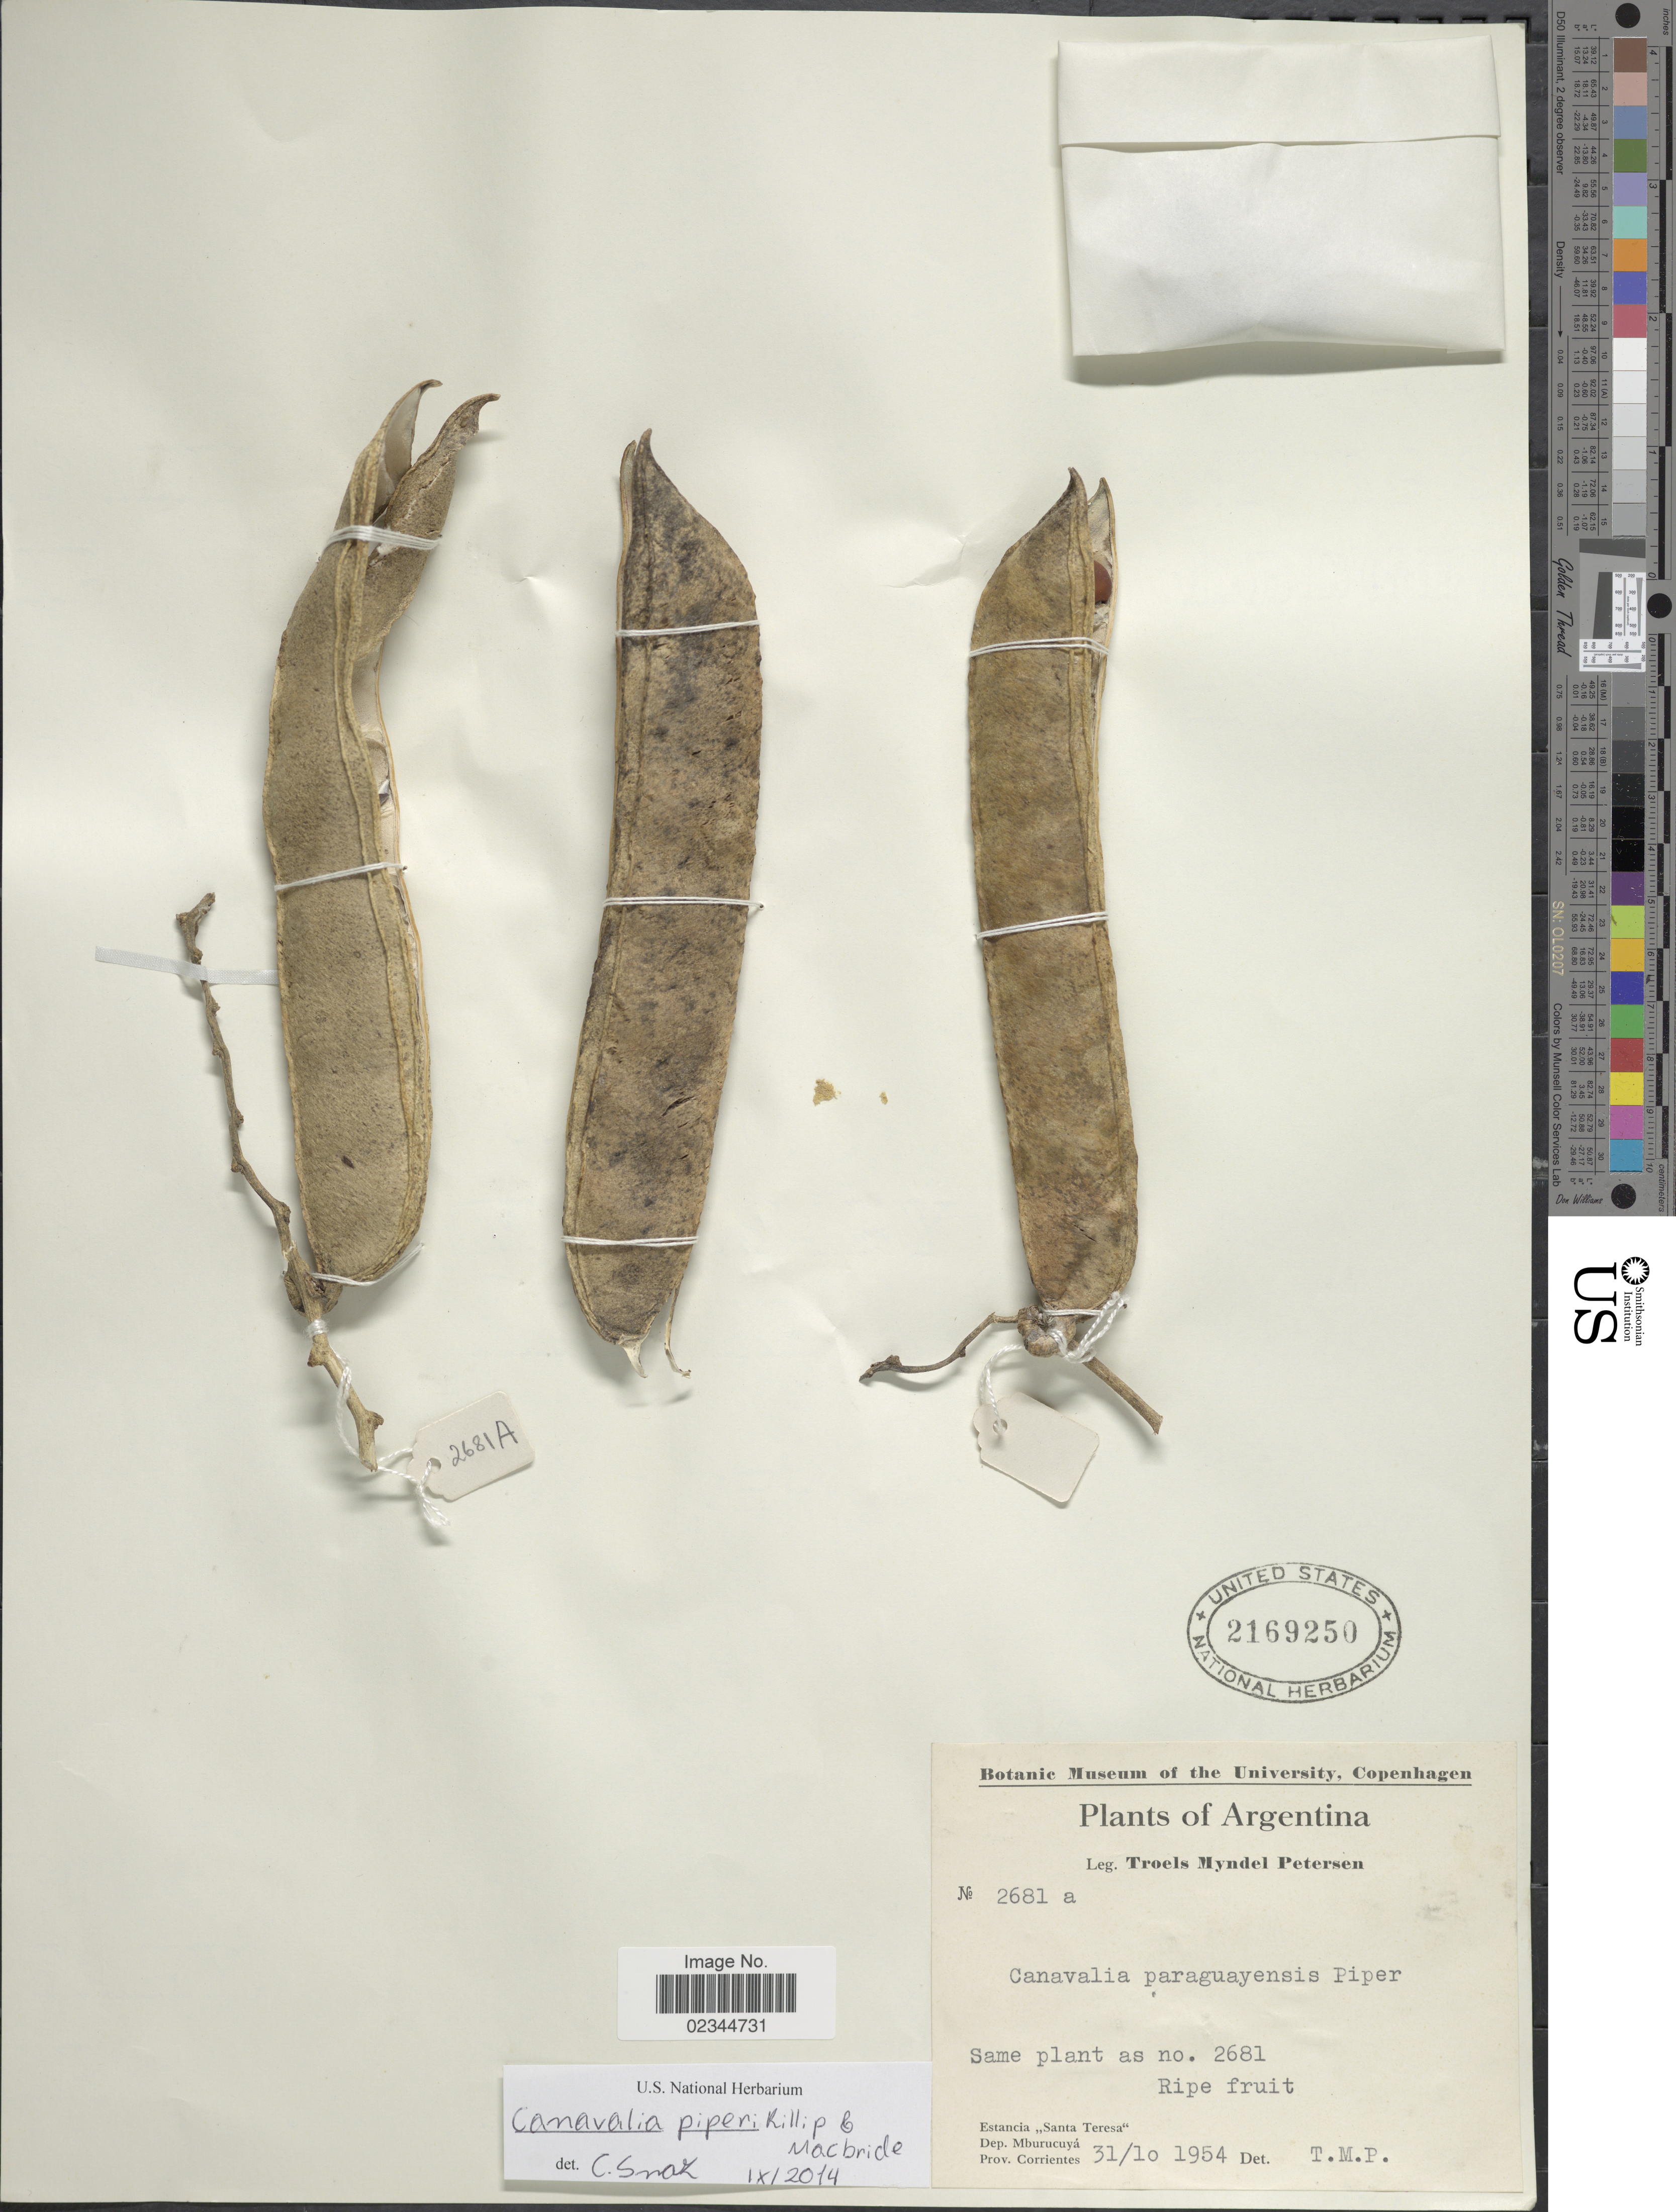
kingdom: Plantae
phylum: Tracheophyta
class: Magnoliopsida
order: Fabales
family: Fabaceae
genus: Canavalia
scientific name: Canavalia piperi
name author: Killip & J.F. Macbr.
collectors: T. M. Petersen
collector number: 2681A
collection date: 1954-10-31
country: Argentina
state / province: Corrientes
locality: Enstancia "Santa Teresa", Dep. Mburucuya, Prov. Corrientes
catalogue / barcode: US 2169250